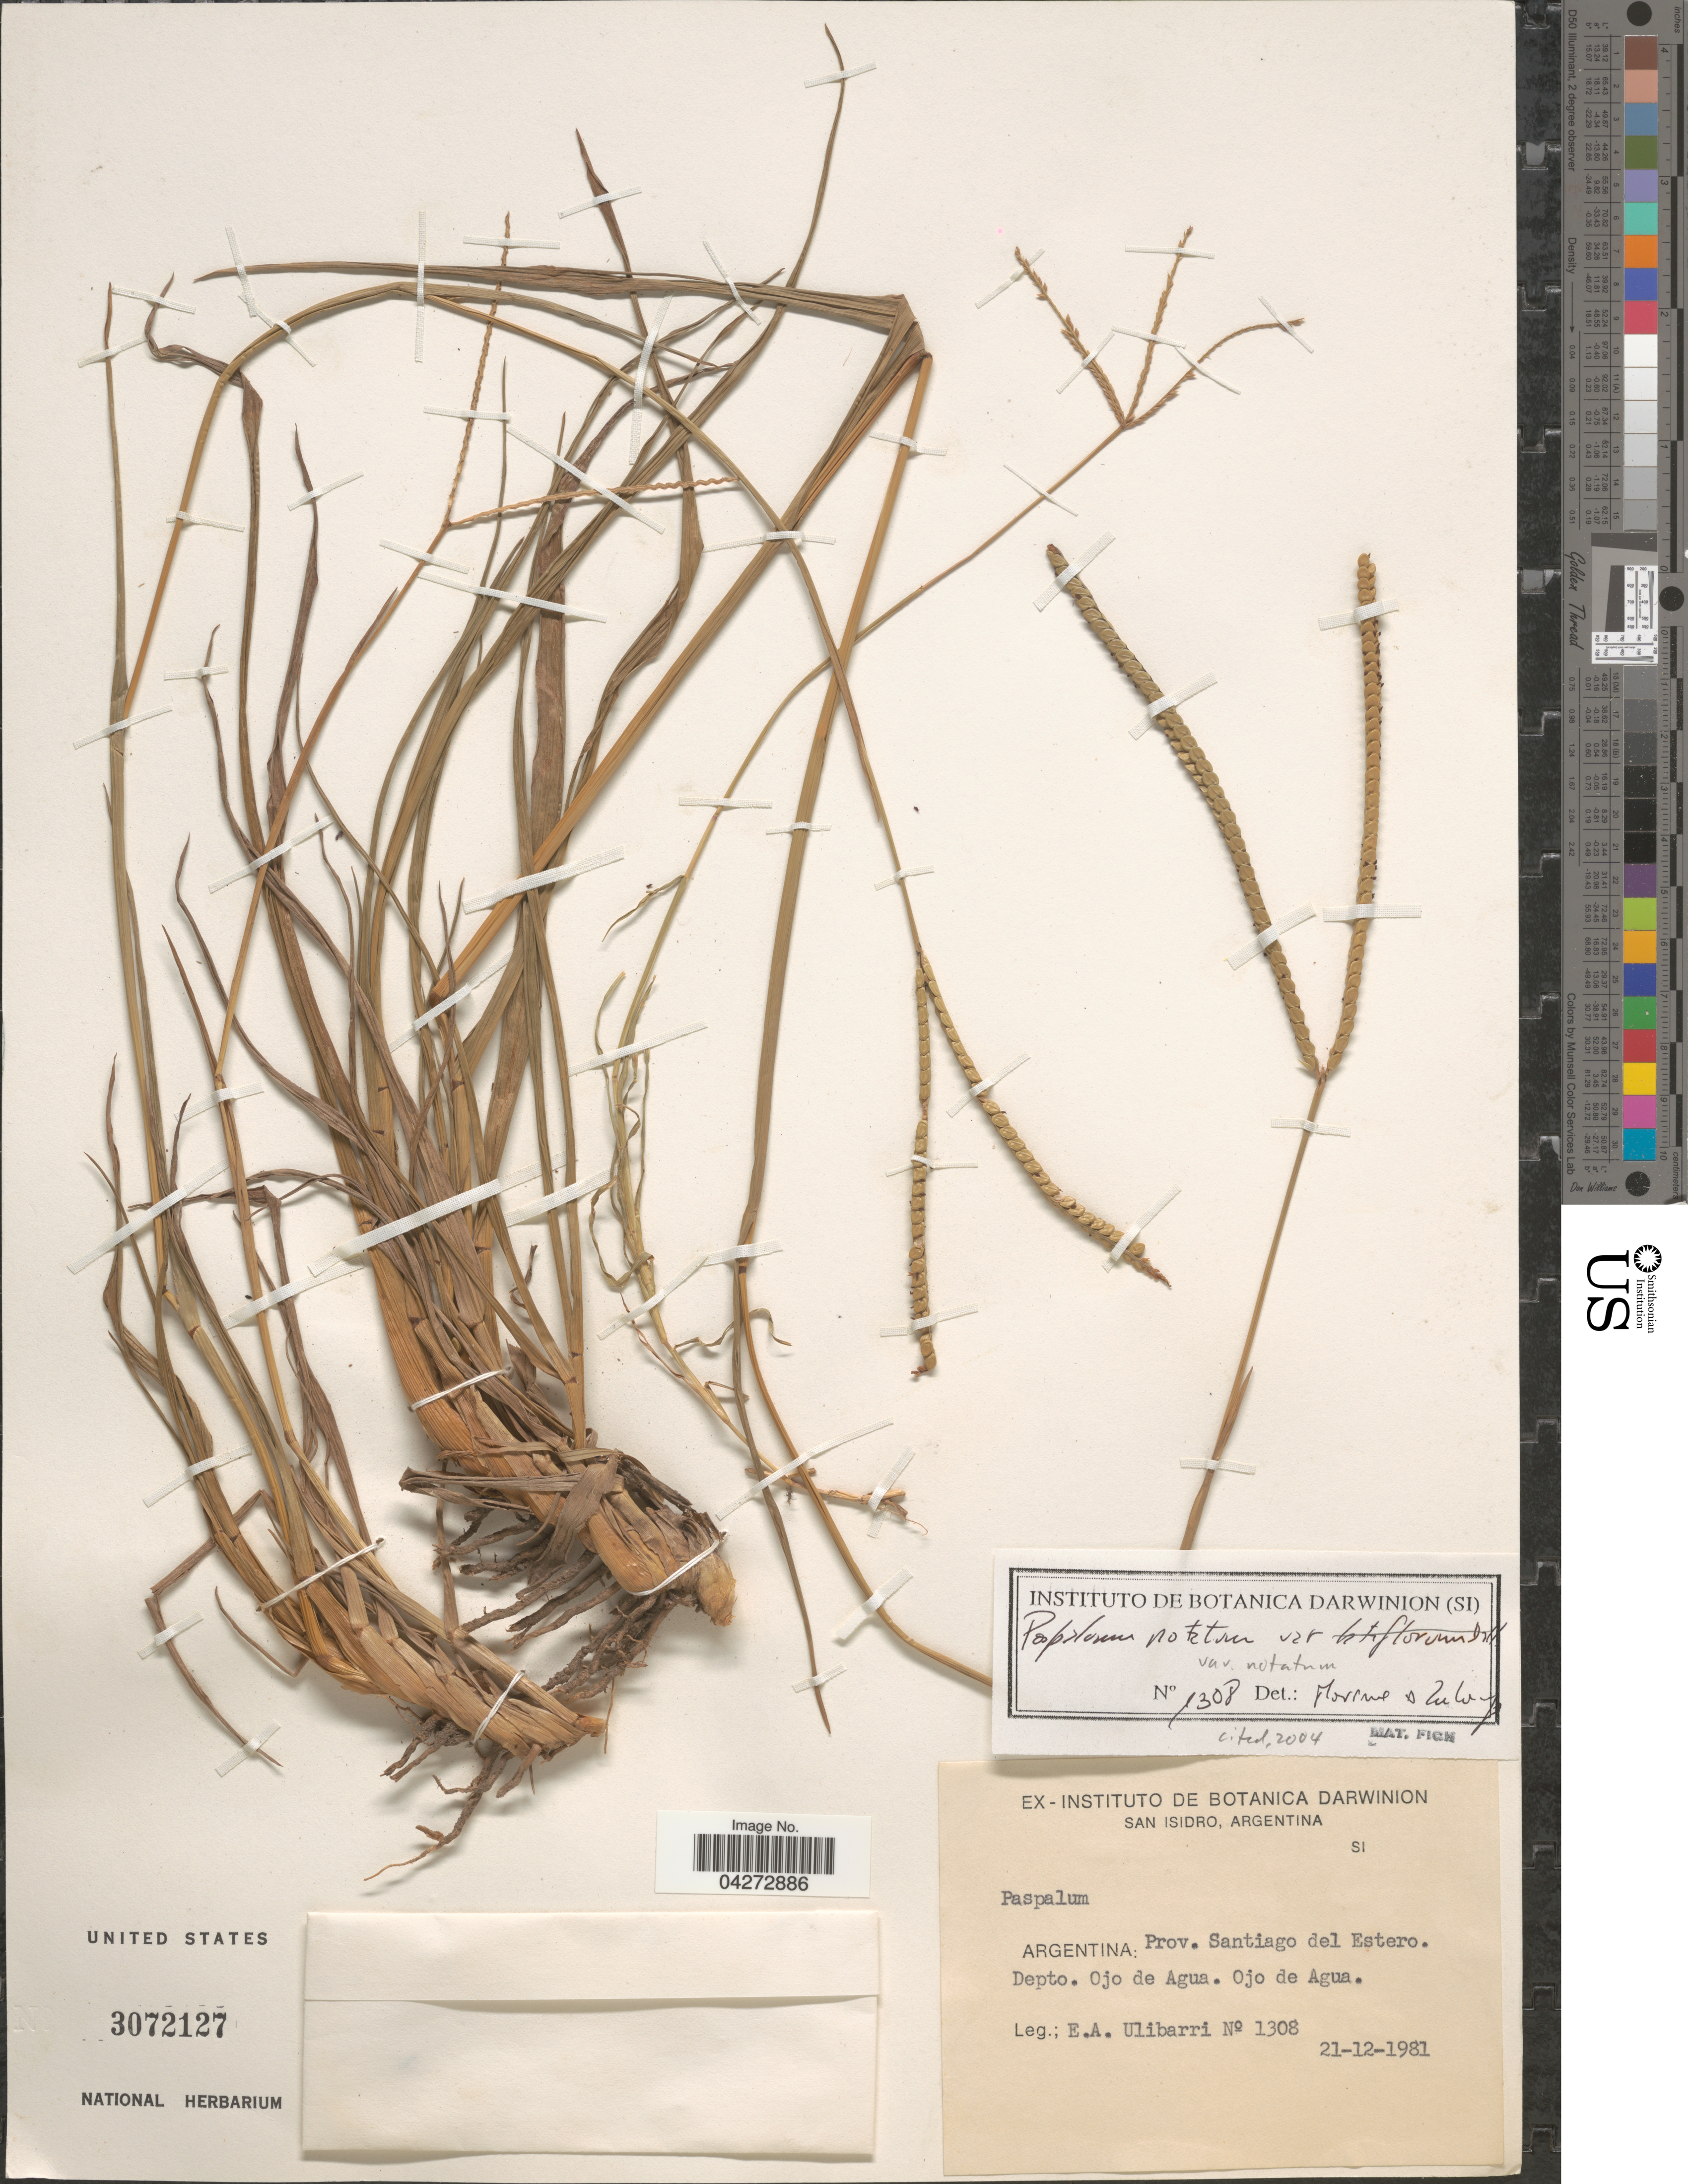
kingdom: Plantae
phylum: Tracheophyta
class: Liliopsida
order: Poales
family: Poaceae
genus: Paspalum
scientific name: Paspalum notatum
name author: Flüggé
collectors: E. A. Ulibarri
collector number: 1308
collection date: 1981-12-21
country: Argentina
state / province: Santiago del Estero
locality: Depto. Ojo de Agua.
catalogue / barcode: US 3072127